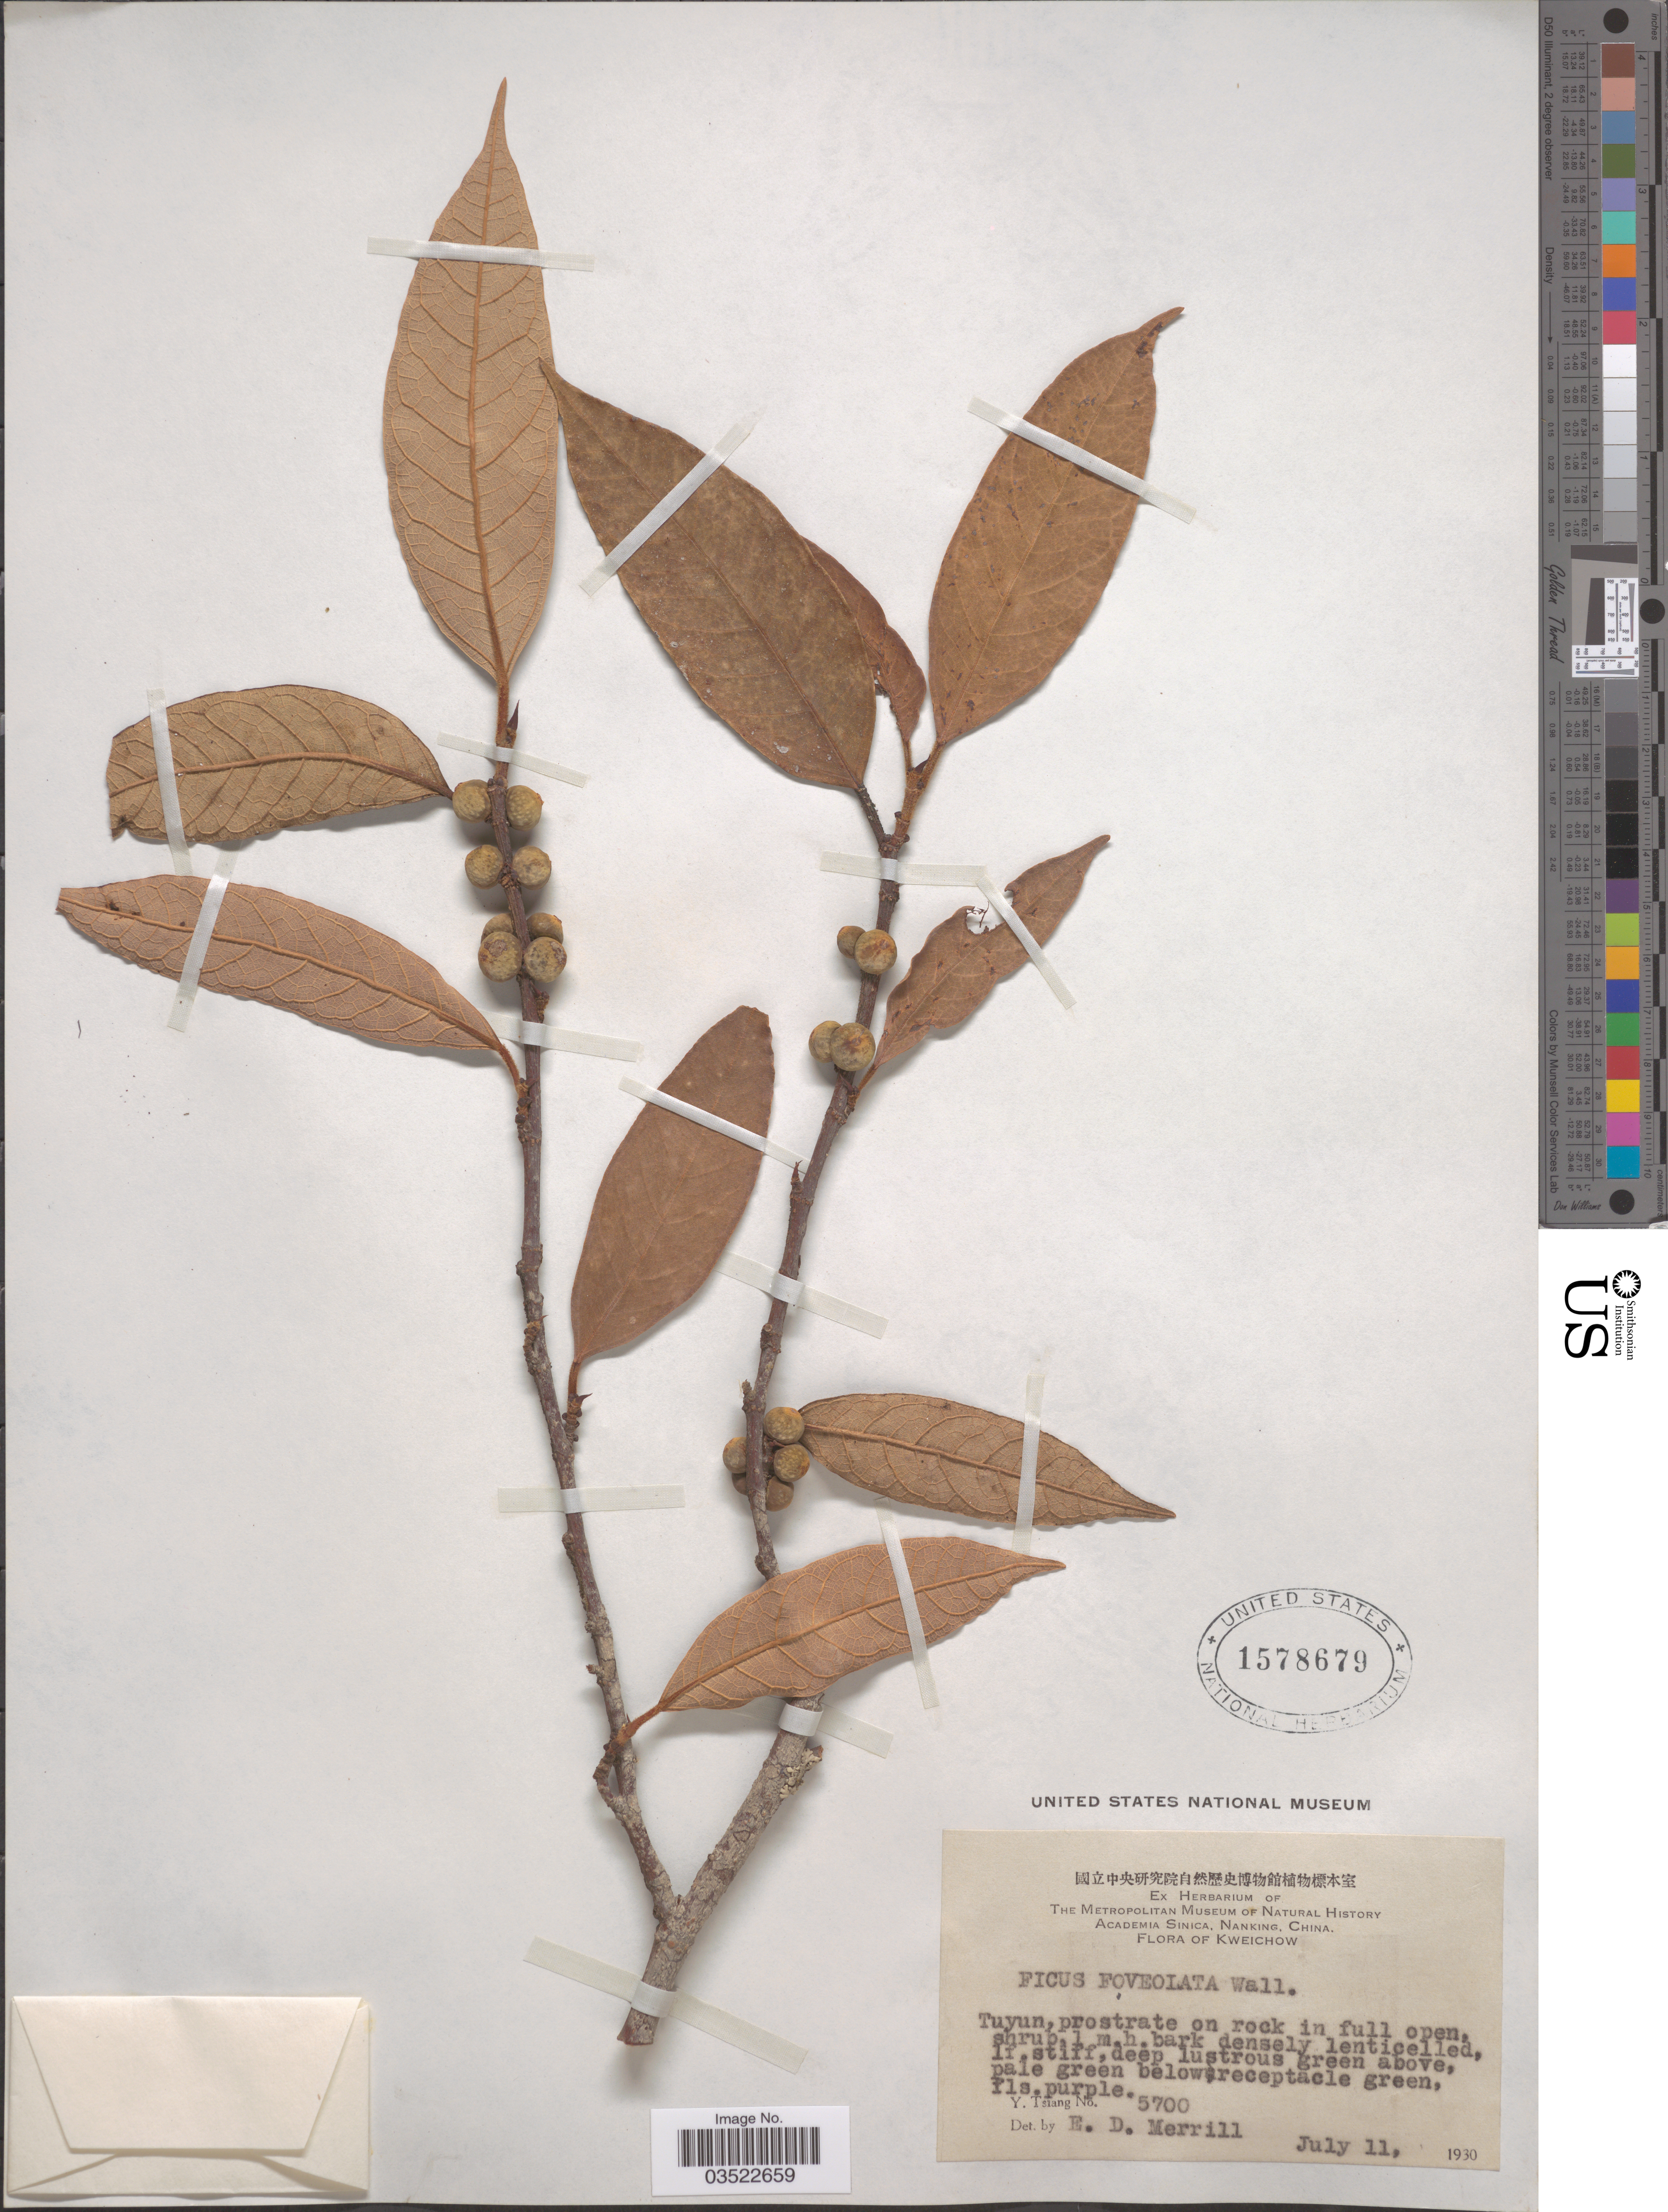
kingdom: Plantae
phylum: Tracheophyta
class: Magnoliopsida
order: Rosales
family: Moraceae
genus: Ficus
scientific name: Ficus sarmentosa var. nipponica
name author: (Franch. & Sav.) Corner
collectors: Y. Tsiang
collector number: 5700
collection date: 1930-07-11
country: China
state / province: Guizhou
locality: Kweichow. Tuyun [unsure placement].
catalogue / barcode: US 1578679